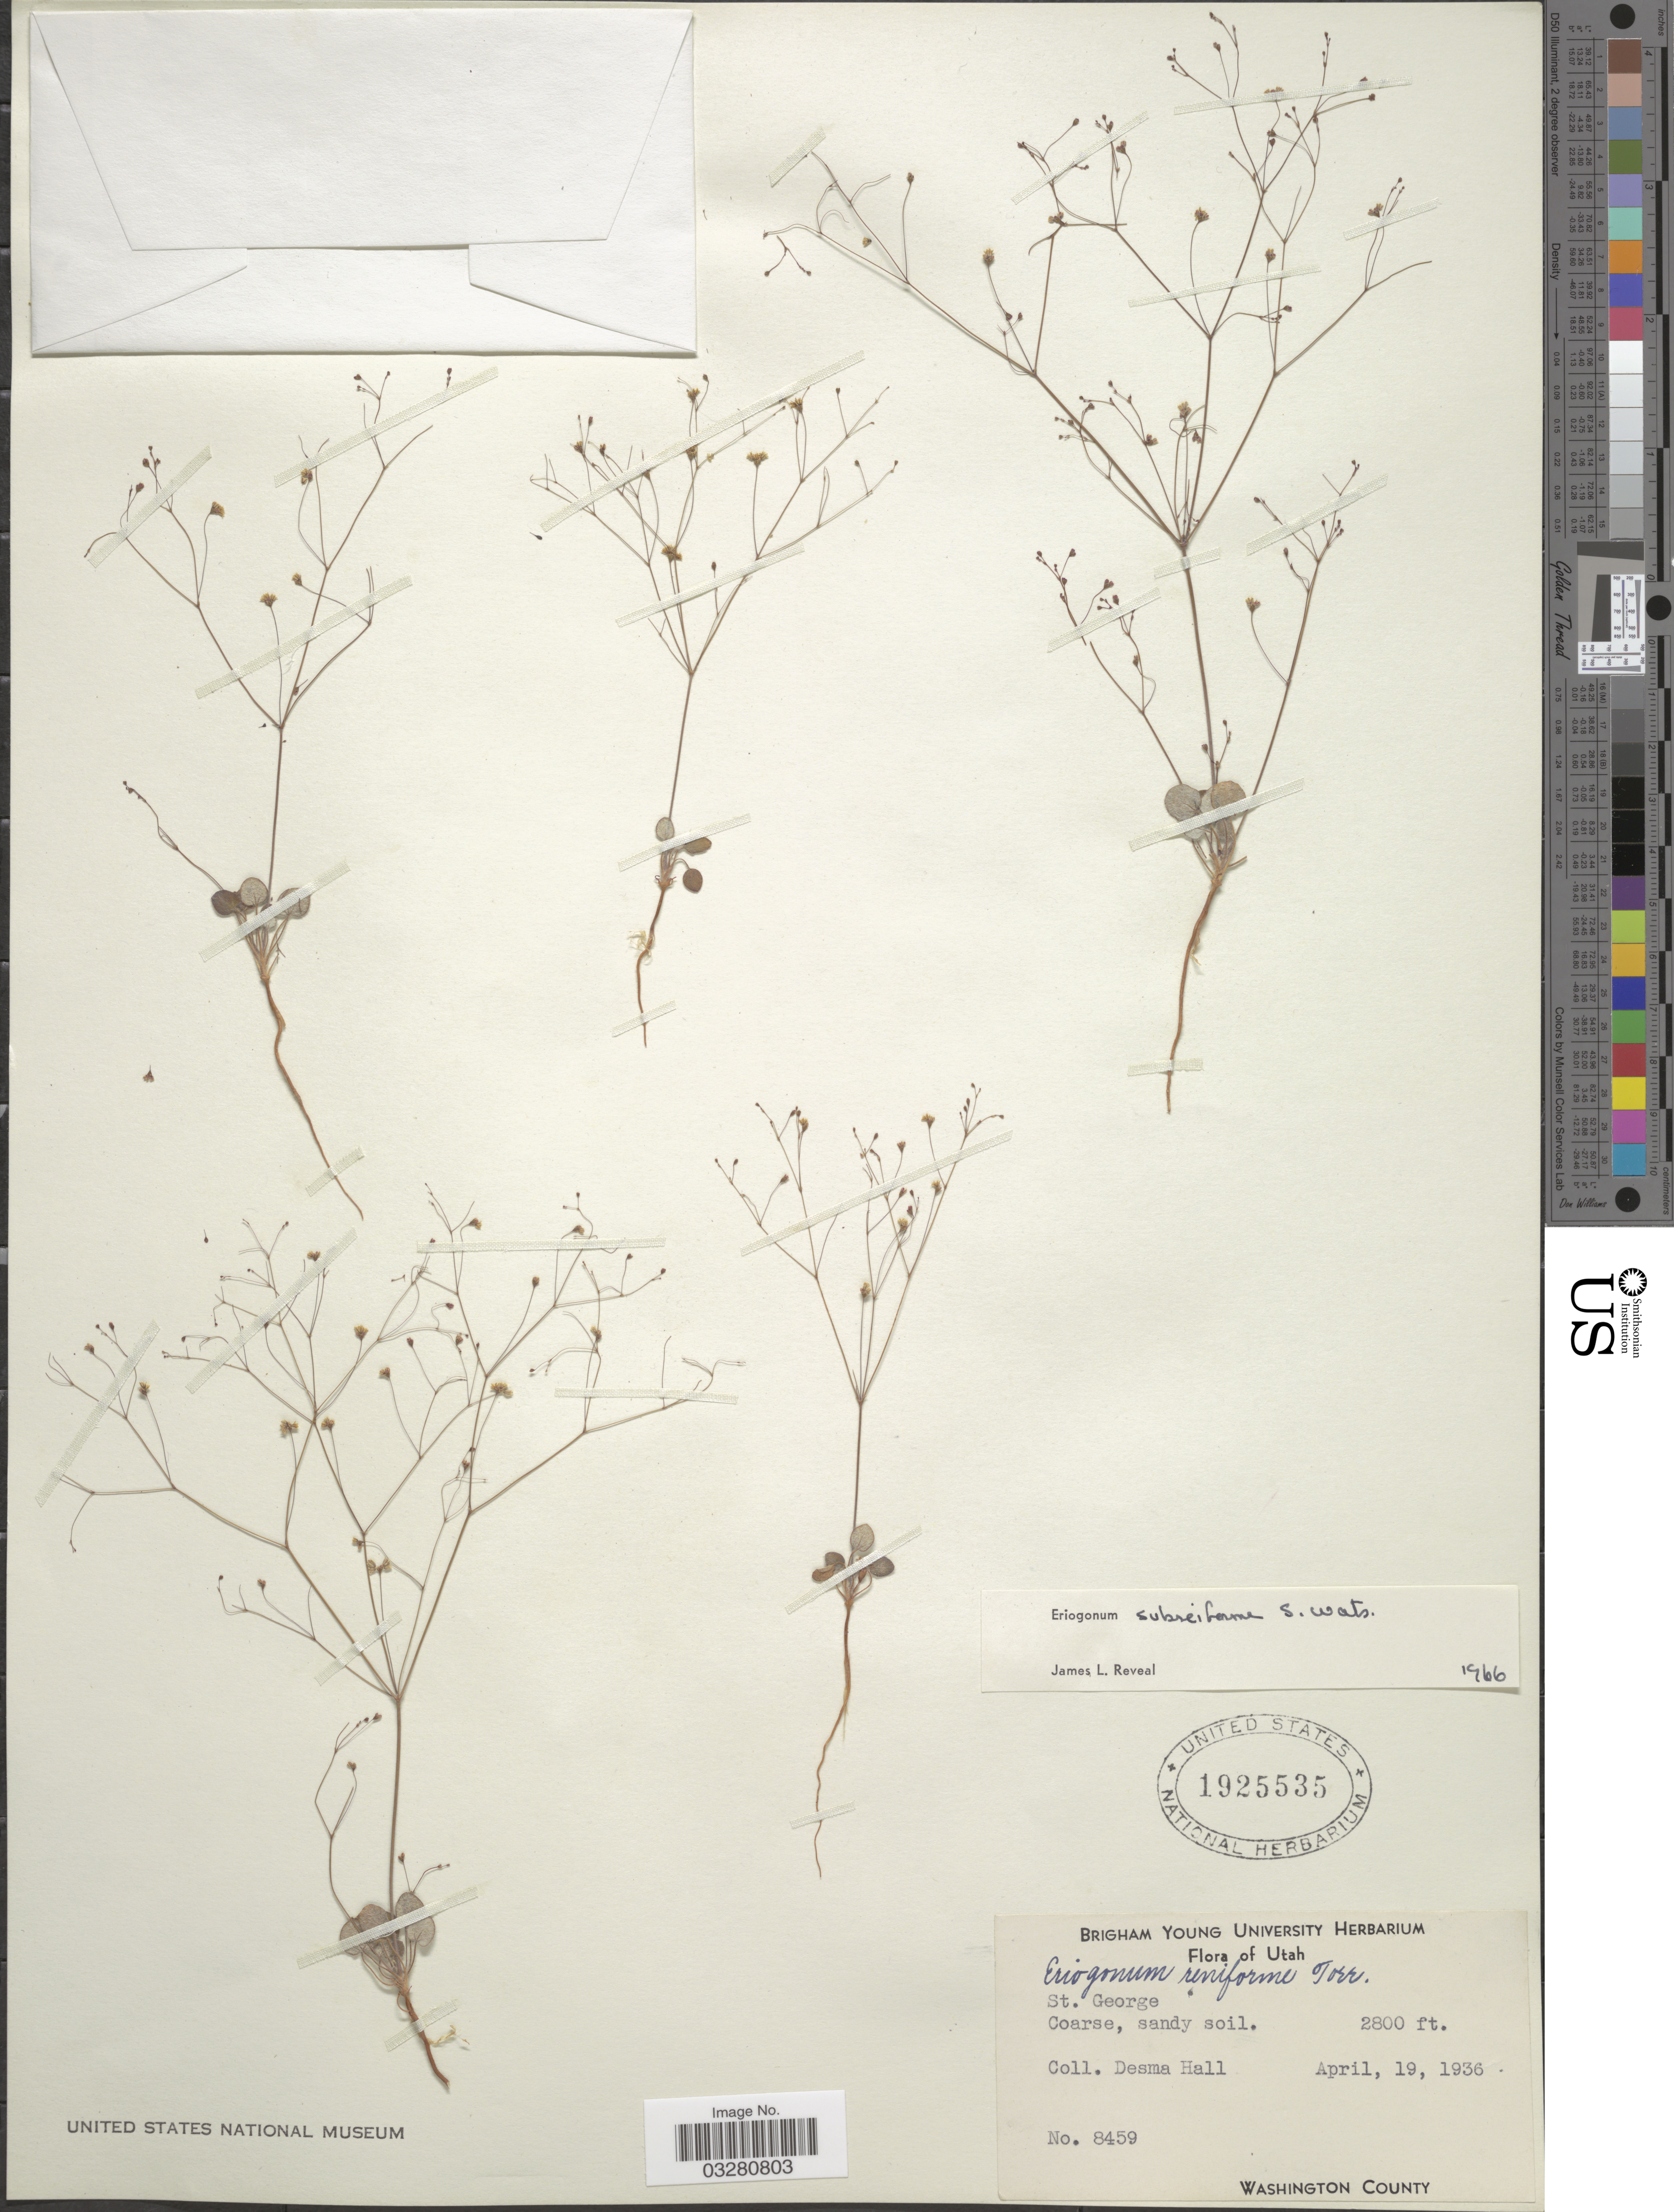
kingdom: Plantae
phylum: Tracheophyta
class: Magnoliopsida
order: Caryophyllales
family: Polygonaceae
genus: Eriogonum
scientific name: Eriogonum subreniforme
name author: S. Watson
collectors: D. Hall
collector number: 8459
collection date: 1936-04-19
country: United States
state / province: Utah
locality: St. George. Washington County.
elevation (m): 853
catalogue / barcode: US 1925535